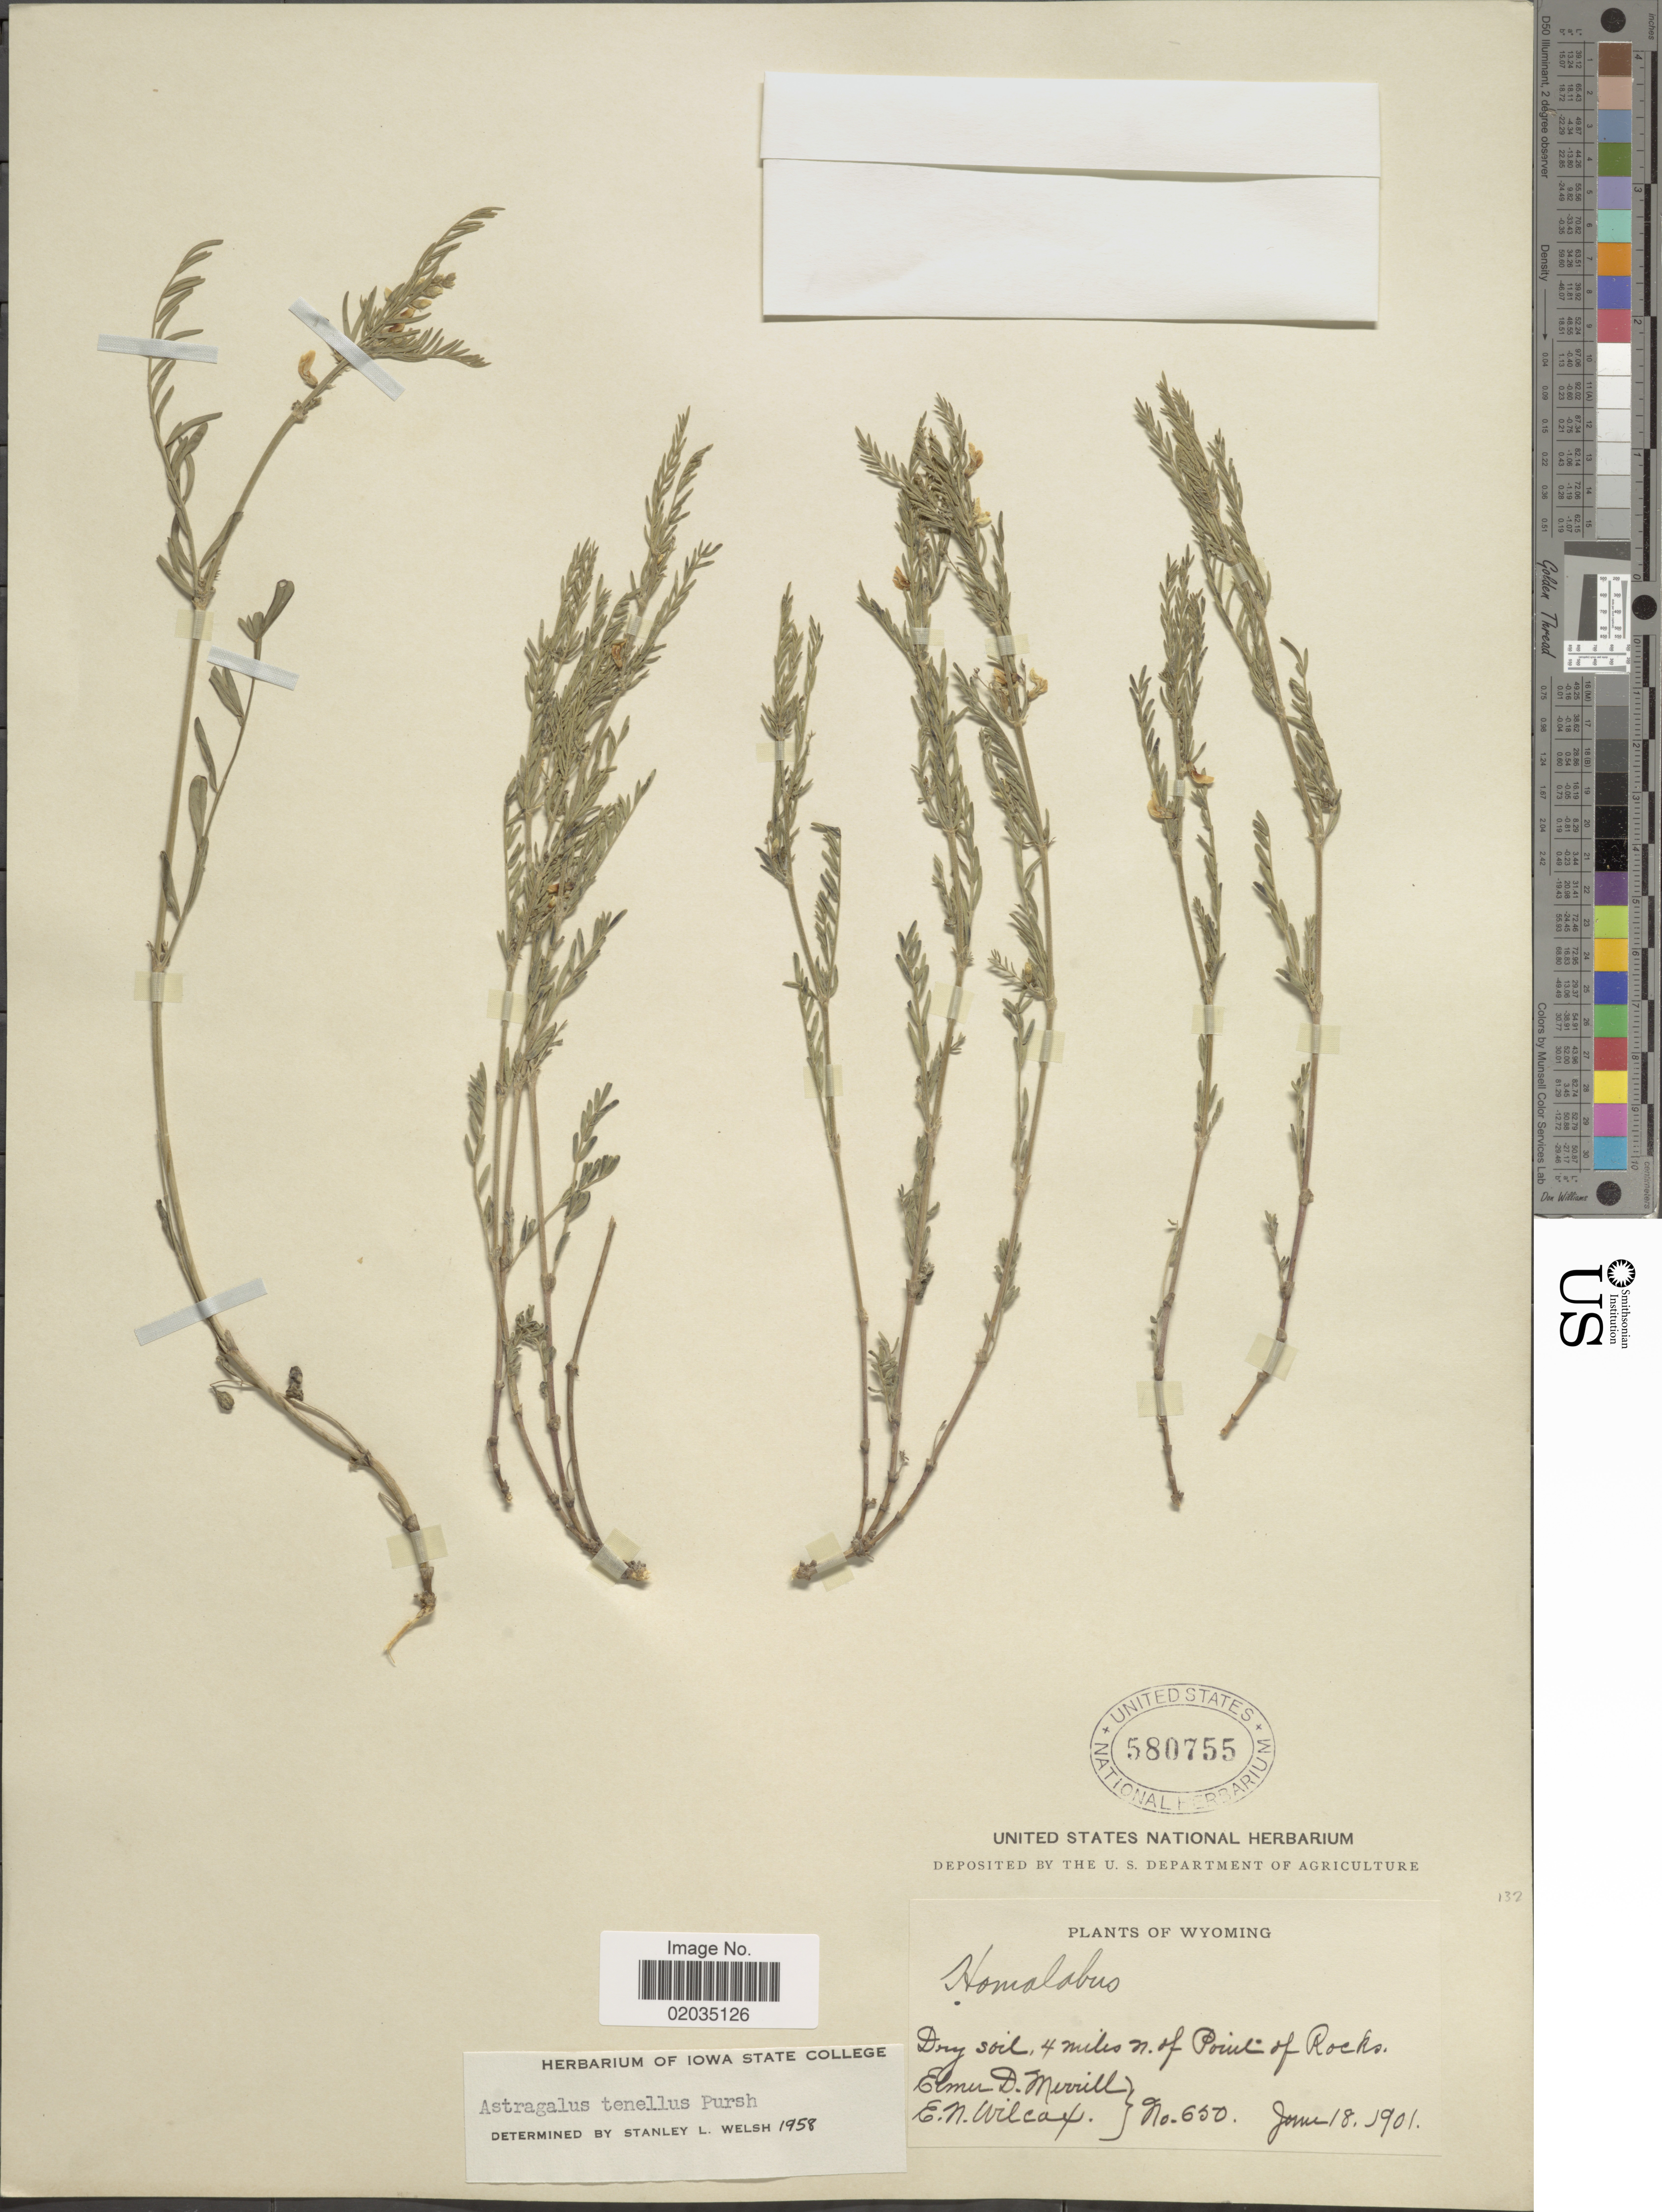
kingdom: Plantae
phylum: Tracheophyta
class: Magnoliopsida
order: Fabales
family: Fabaceae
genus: Astragalus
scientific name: Astragalus tenellus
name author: Pursh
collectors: E. D. Merrill & E. Wilcox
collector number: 650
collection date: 1901-06-18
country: United States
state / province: Wyoming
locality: Dry soil, 4 miles N of Point of Rocks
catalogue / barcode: US 580755